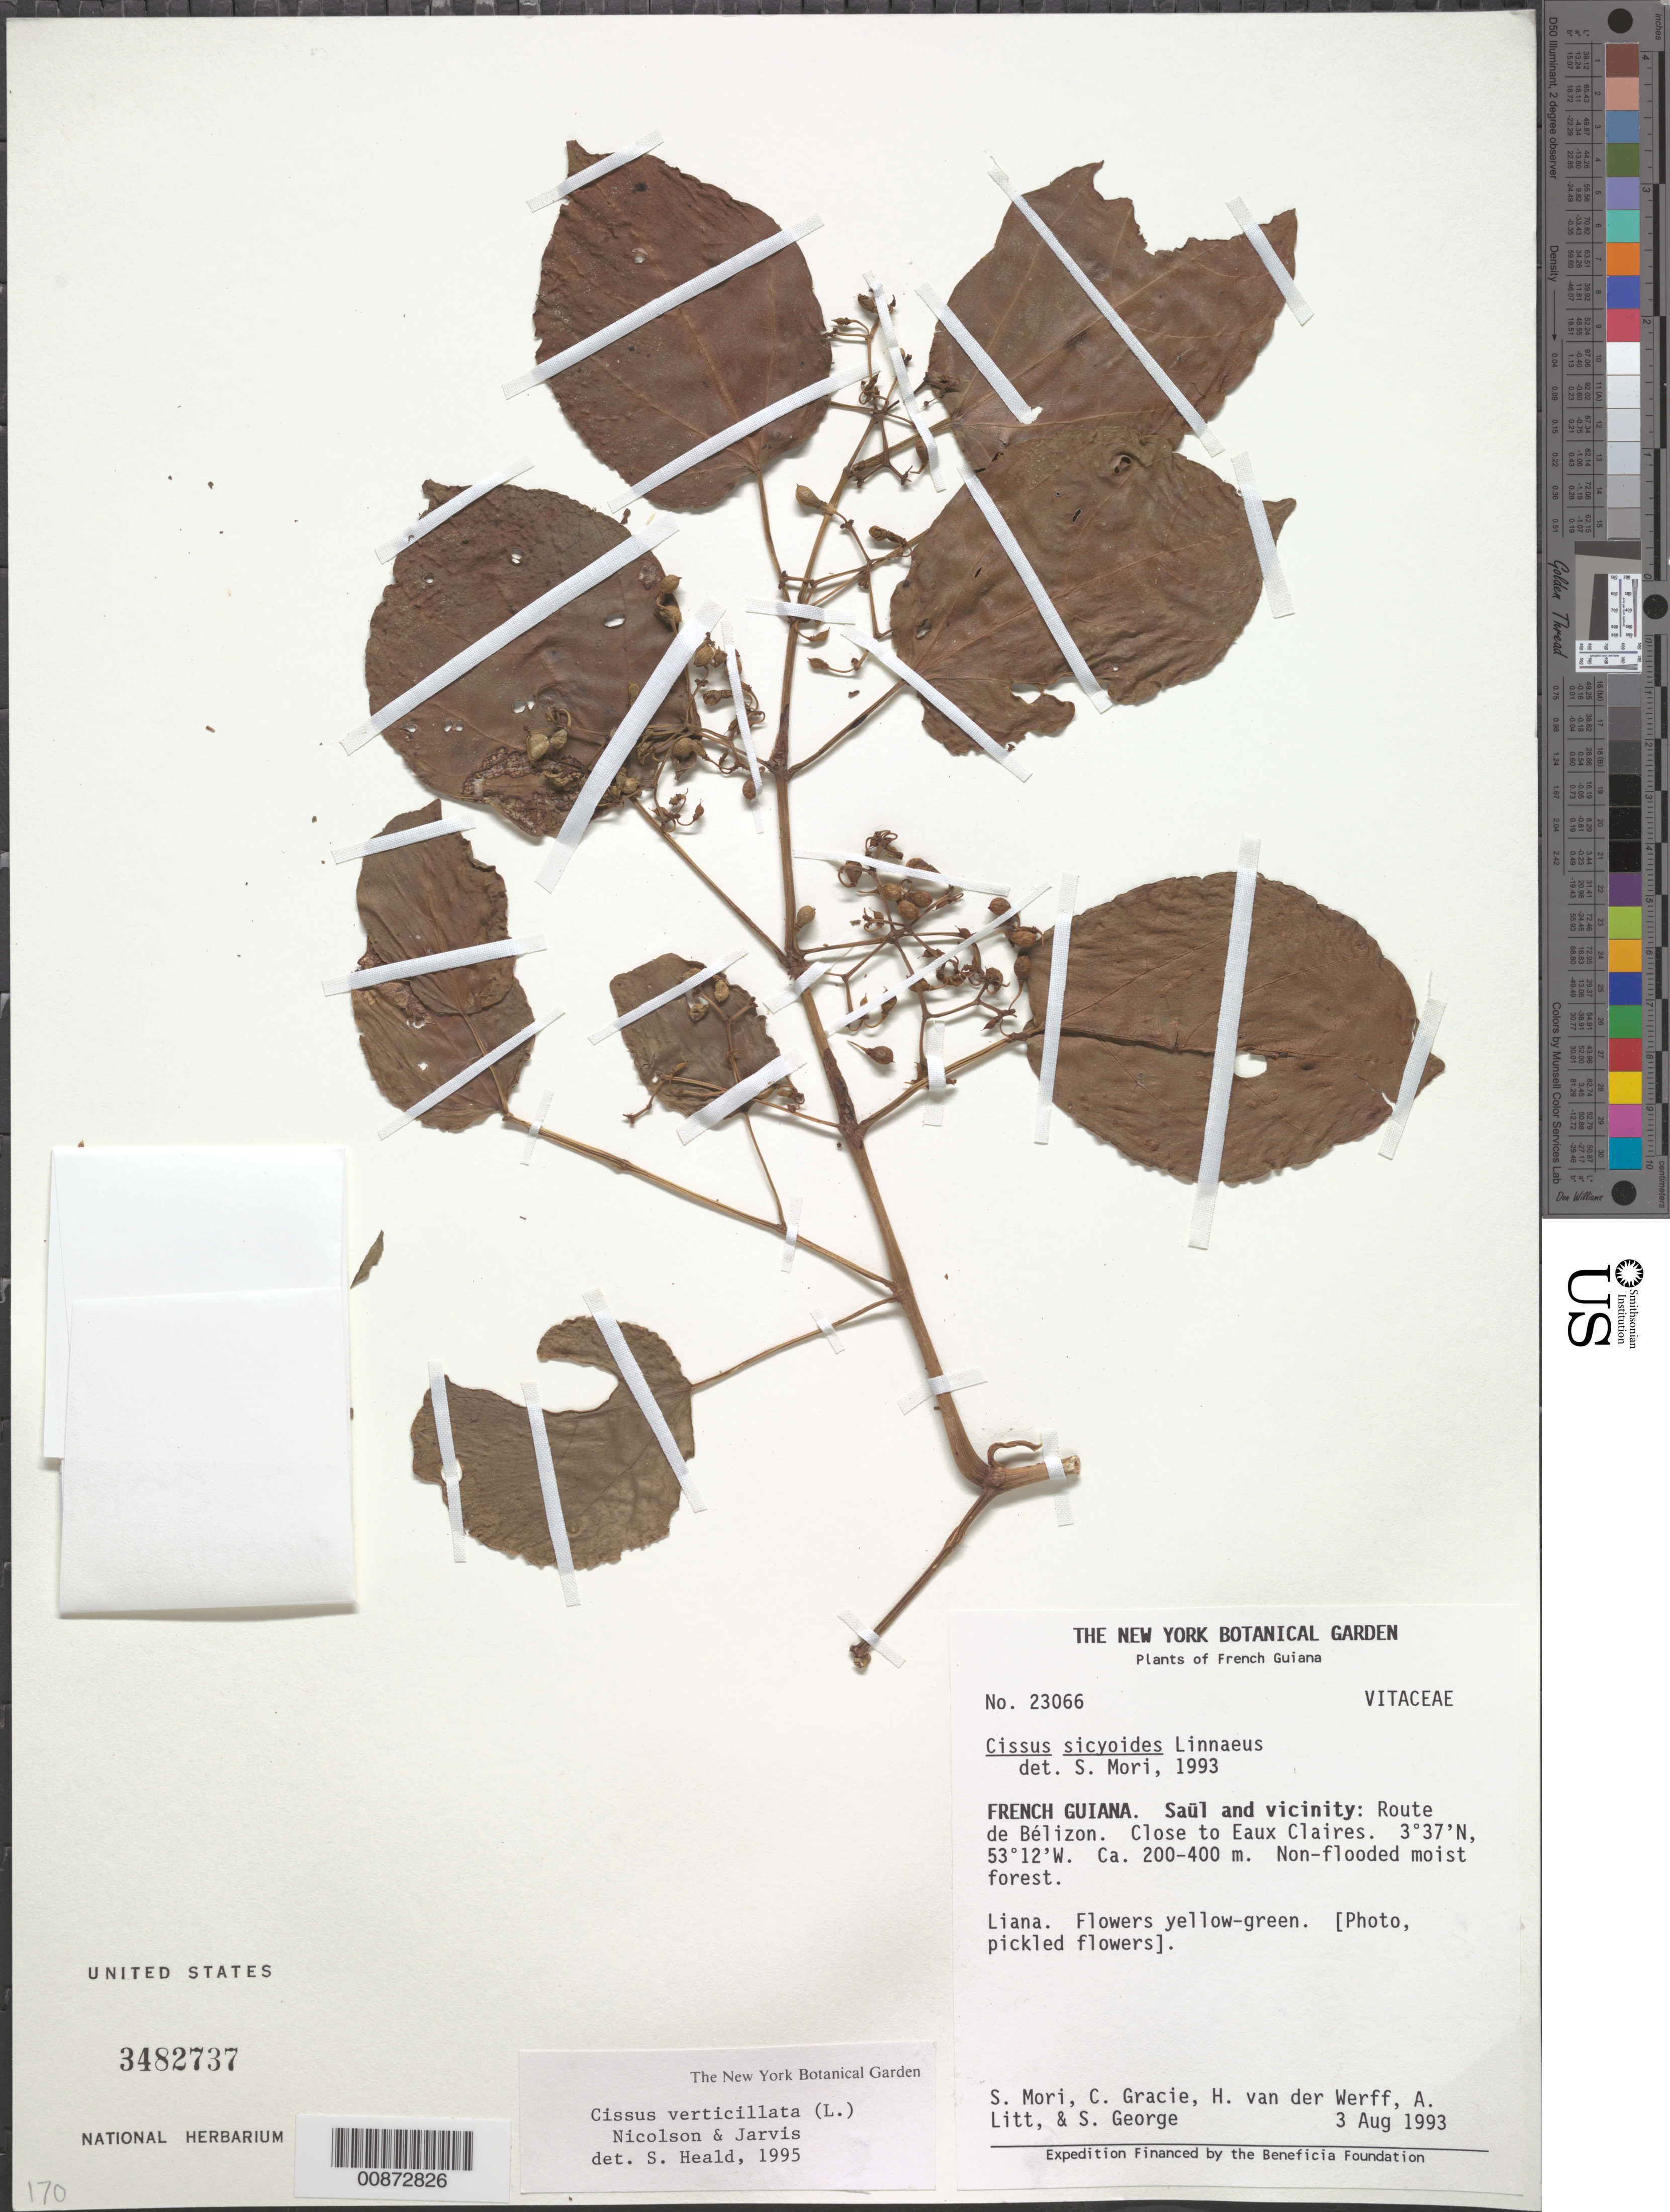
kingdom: Plantae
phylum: Tracheophyta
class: Magnoliopsida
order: Vitales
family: Vitaceae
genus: Cissus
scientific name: Cissus verticillata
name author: (L.) Nicolson & C.E. Jarvis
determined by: Heald, S.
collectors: S. Mori, C. A. Gracie, H. van der Werff, A. Litt & S. George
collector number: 23066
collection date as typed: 3-Aug-93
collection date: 1993-08-03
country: French Guiana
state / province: Saint-Laurent-du-Maroni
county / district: Saül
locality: Saül and vic., Route de Bélizon, close to Eaux Claires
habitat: Non-flooded moist forest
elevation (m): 200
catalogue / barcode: US 3482737